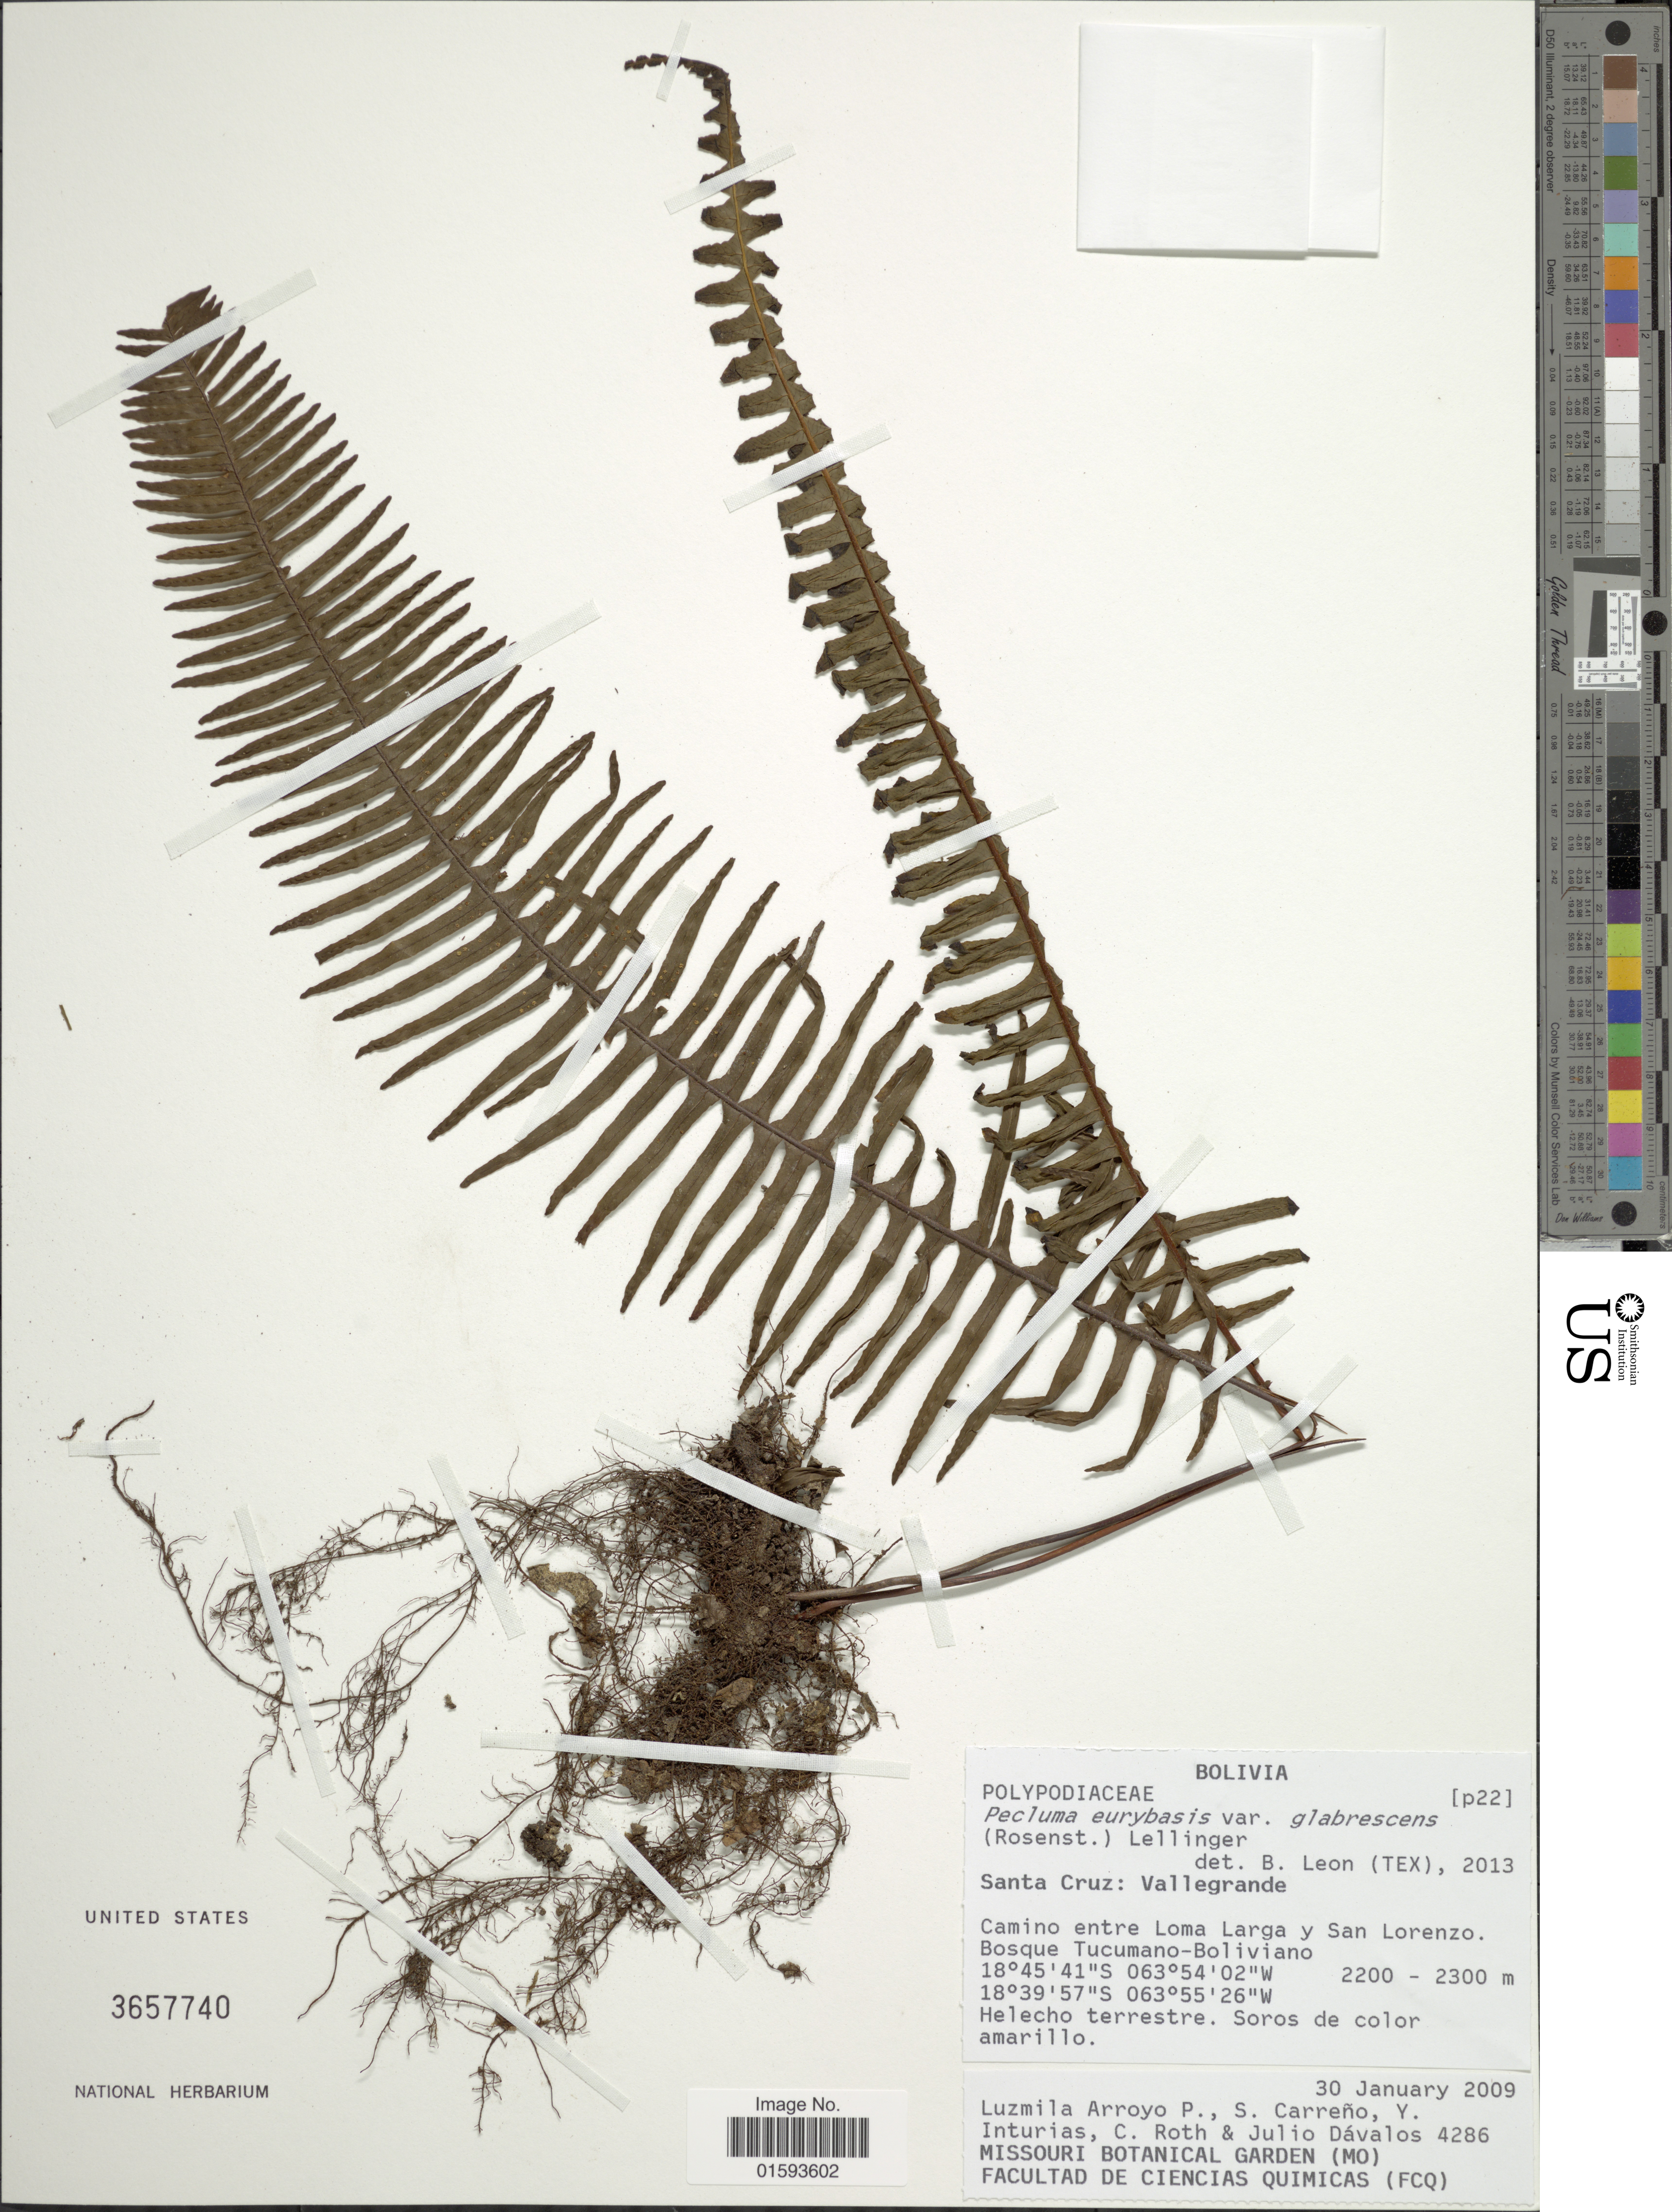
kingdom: Plantae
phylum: Tracheophyta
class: Polypodiopsida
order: Polypodiales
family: Polypodiaceae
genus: Pecluma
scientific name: Pecluma eurybasis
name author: (C. Chr.) M.G. Price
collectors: L. Arroyo, S. Carreno, Y. Inturias, C. Roth & J. Davalos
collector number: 4286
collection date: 2009-01-30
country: Bolivia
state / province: Santa Cruz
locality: Vallegrande, Camino entre Loma Larga y San Lorenzo. Bosque Tucumano - Boliviano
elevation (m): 2200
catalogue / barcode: US 3657740